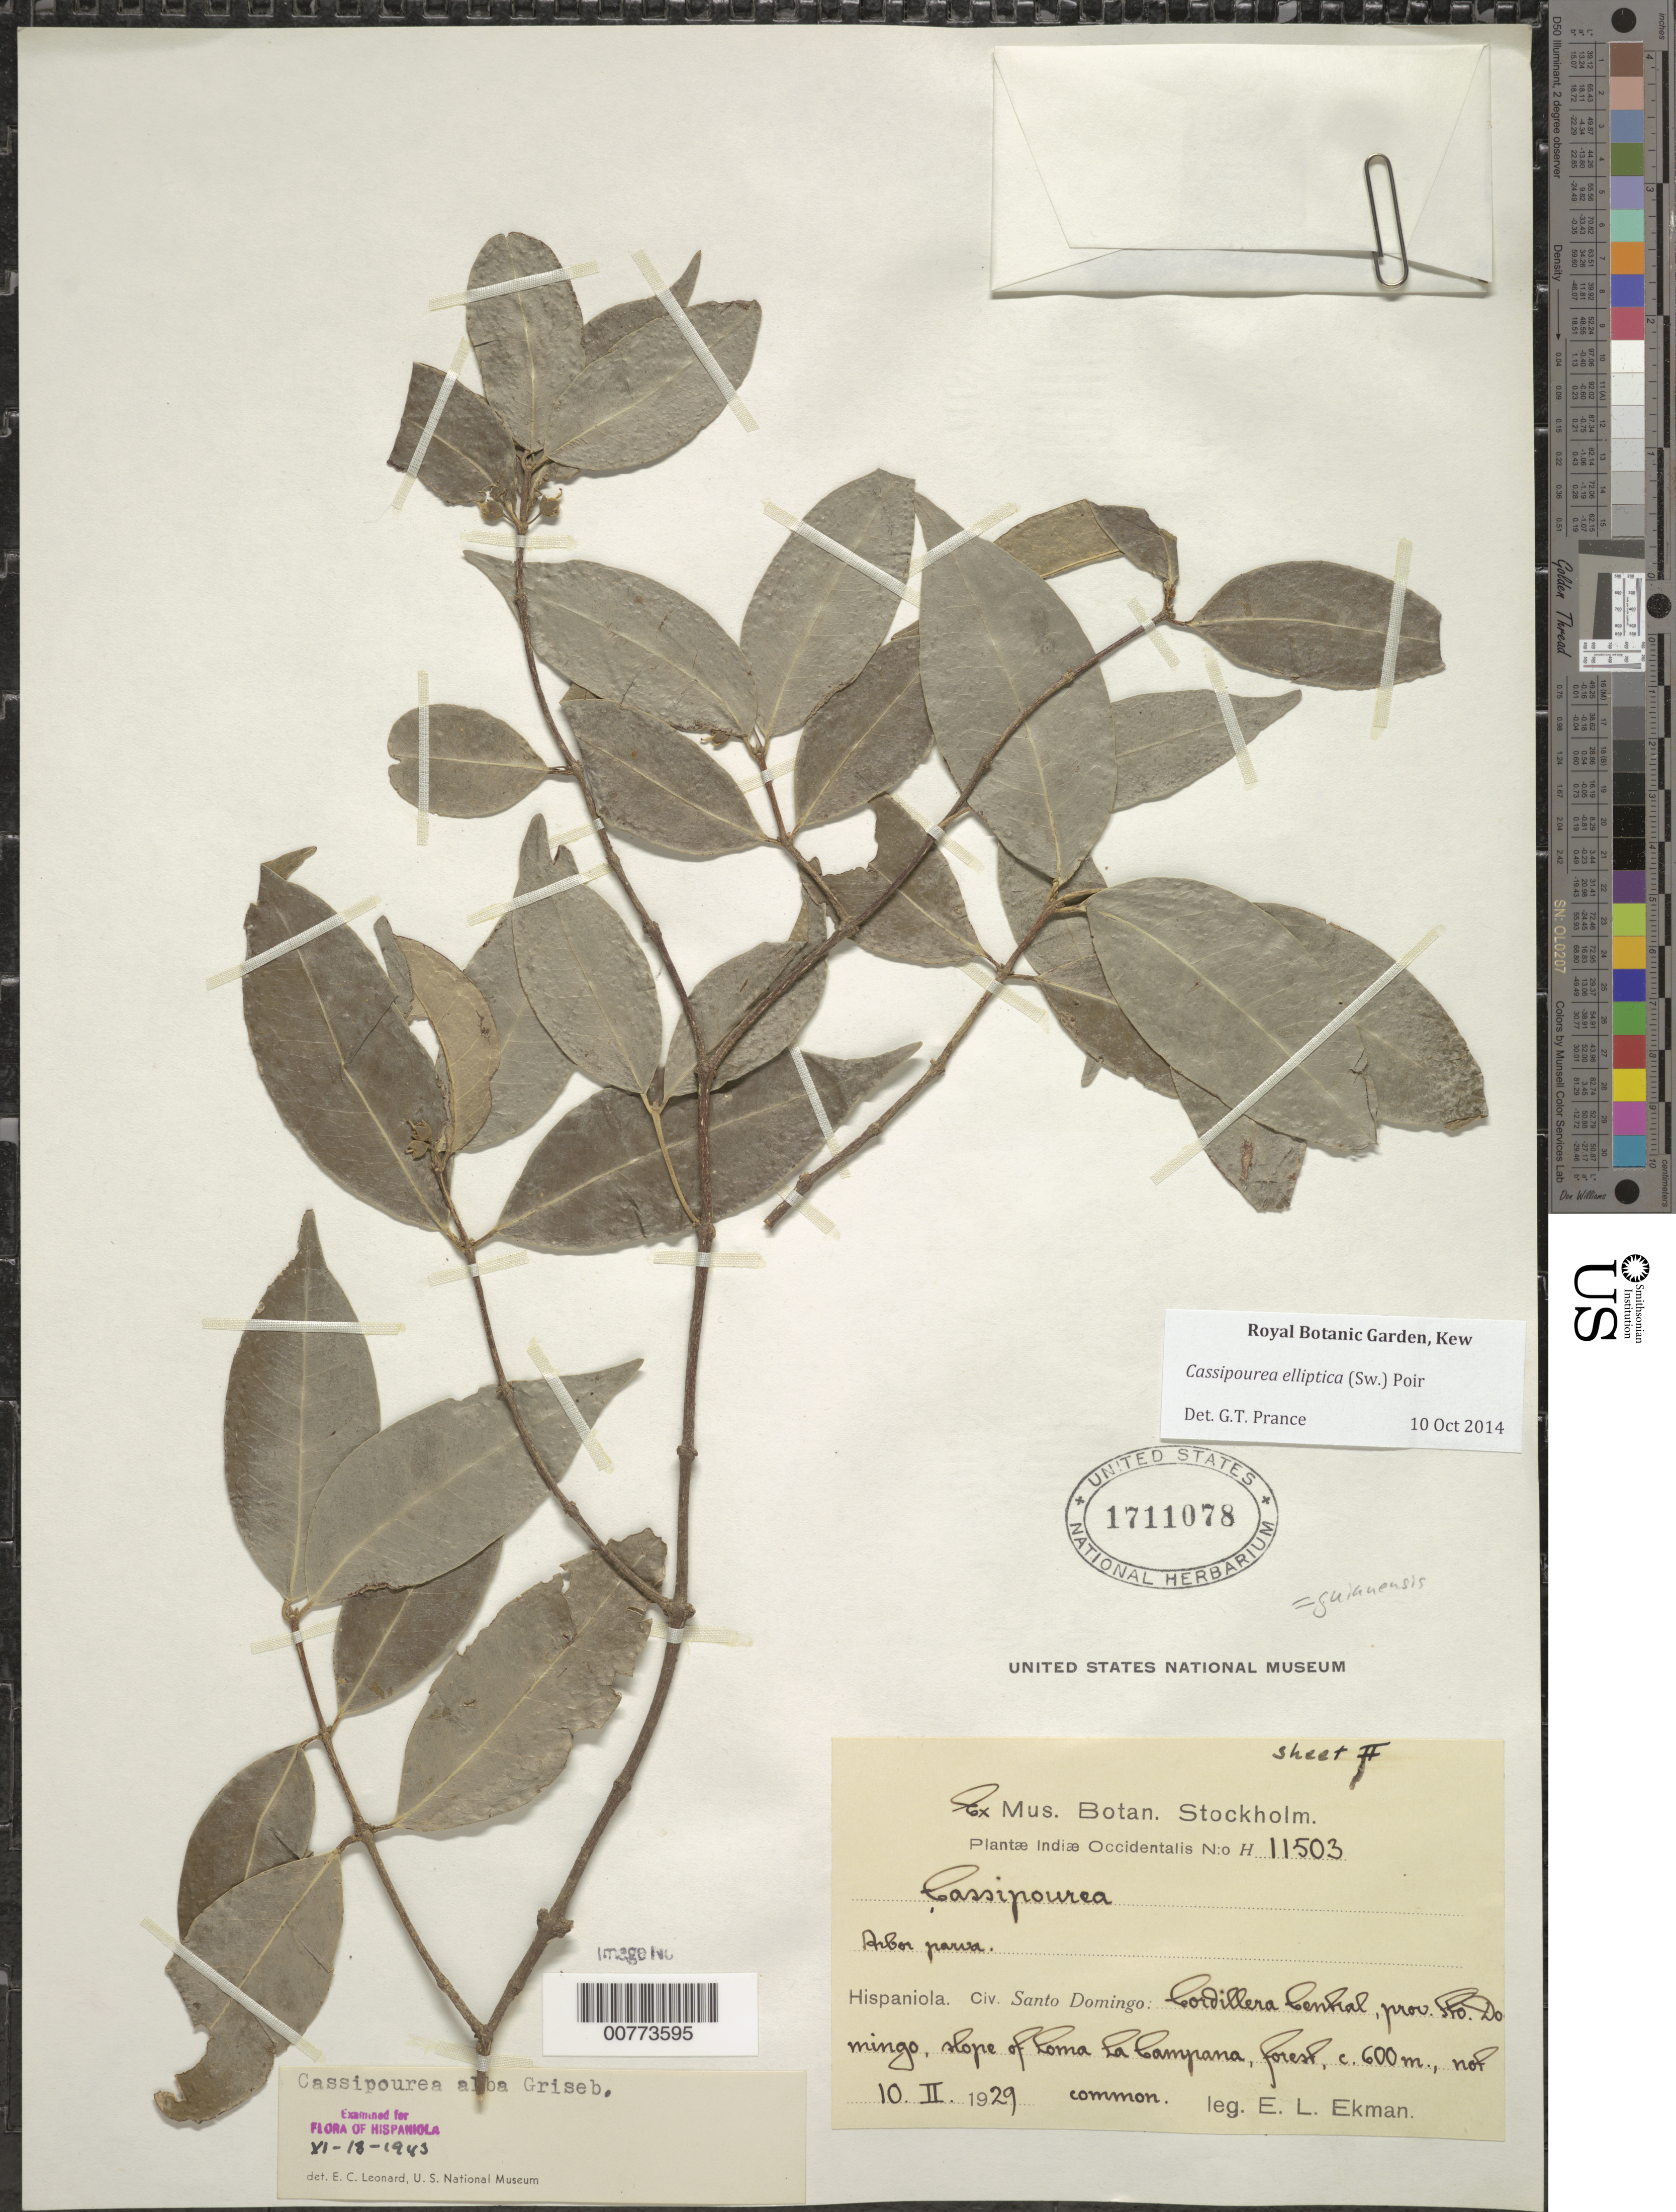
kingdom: Plantae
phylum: Tracheophyta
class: Magnoliopsida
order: Malpighiales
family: Rhizophoraceae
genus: Cassipourea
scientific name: Cassipourea elliptica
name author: (Sw.) Poir.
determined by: Prance, G. T.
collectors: E. L. Ekman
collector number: H 11503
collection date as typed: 10 Feb 1929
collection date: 1929-02-10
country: Dominican Republic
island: Hispaniola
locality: Cordillera Central, prov. Sto. Domingo, slope of Loma La Campana.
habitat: Forest.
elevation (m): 600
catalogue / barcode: US 1711078